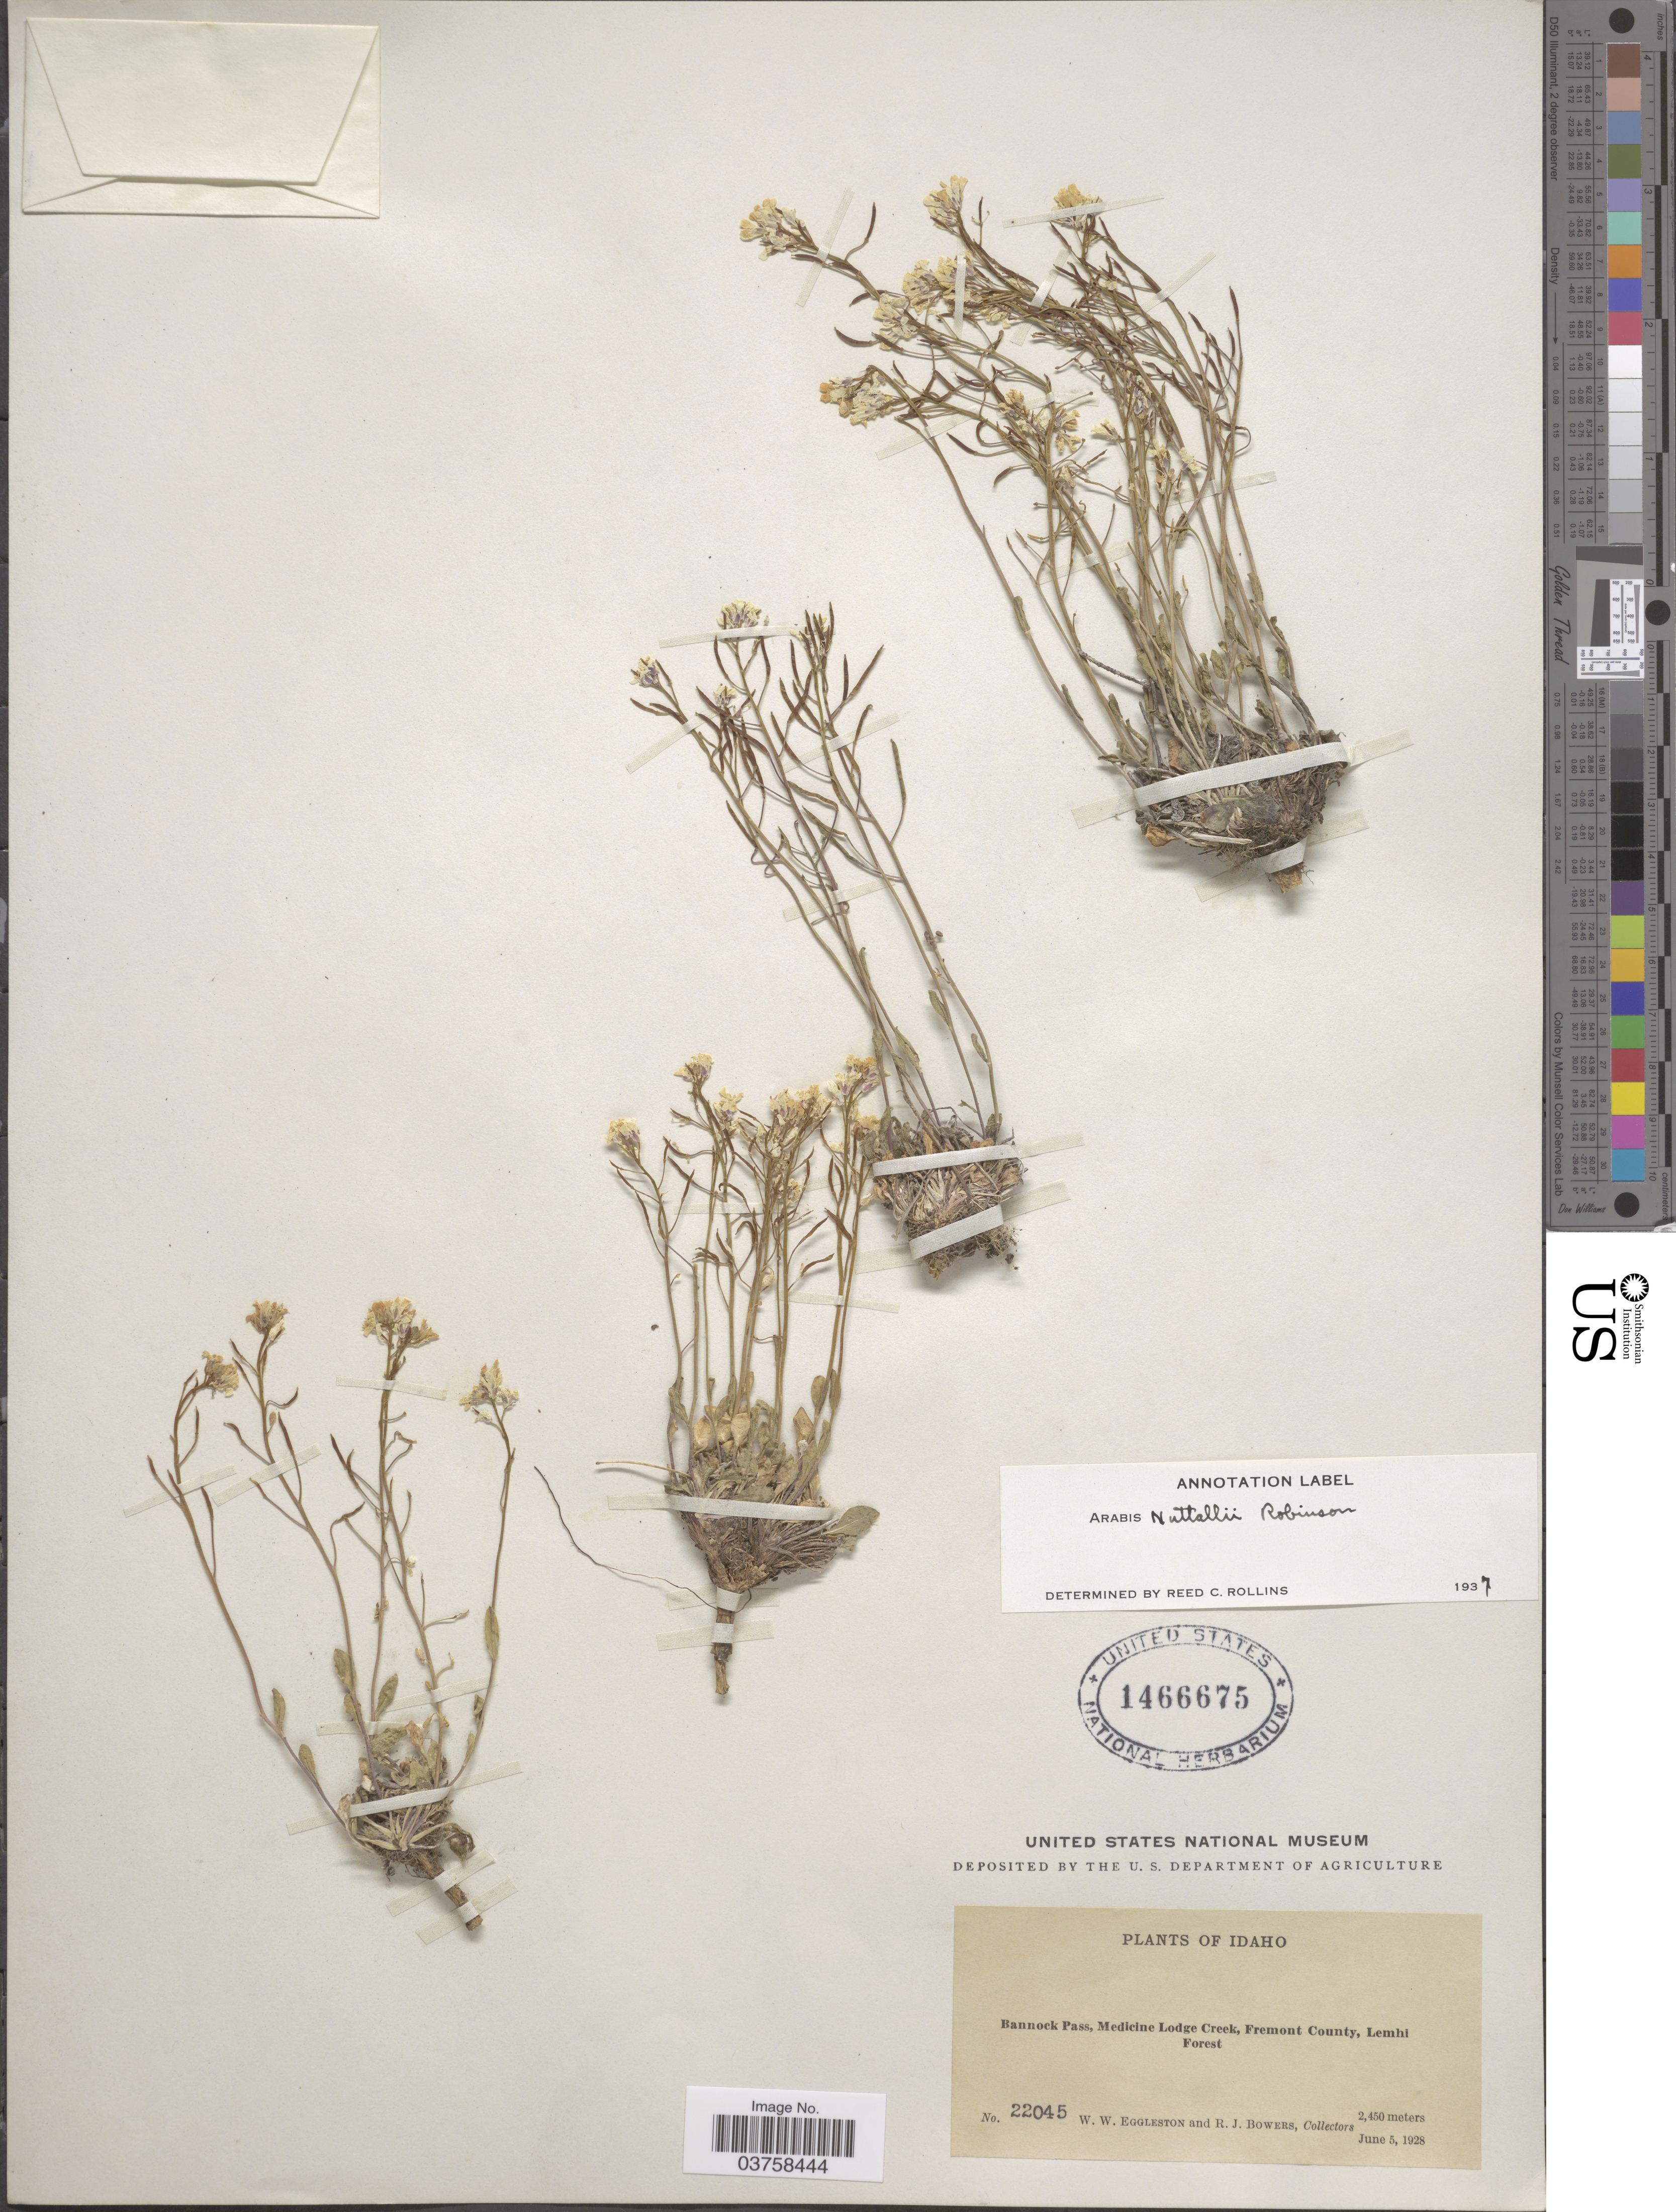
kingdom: Plantae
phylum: Tracheophyta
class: Magnoliopsida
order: Brassicales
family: Brassicaceae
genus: Arabis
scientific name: Arabis nuttallii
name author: B.L. Rob.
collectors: W. W. Eggleston & R. Bowers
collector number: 22045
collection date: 1928-06-05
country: United States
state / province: Idaho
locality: Bannock Pass, Medicine Lodge Creek, Fremont County, Lemhi Forest.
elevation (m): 2450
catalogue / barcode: US 1466675